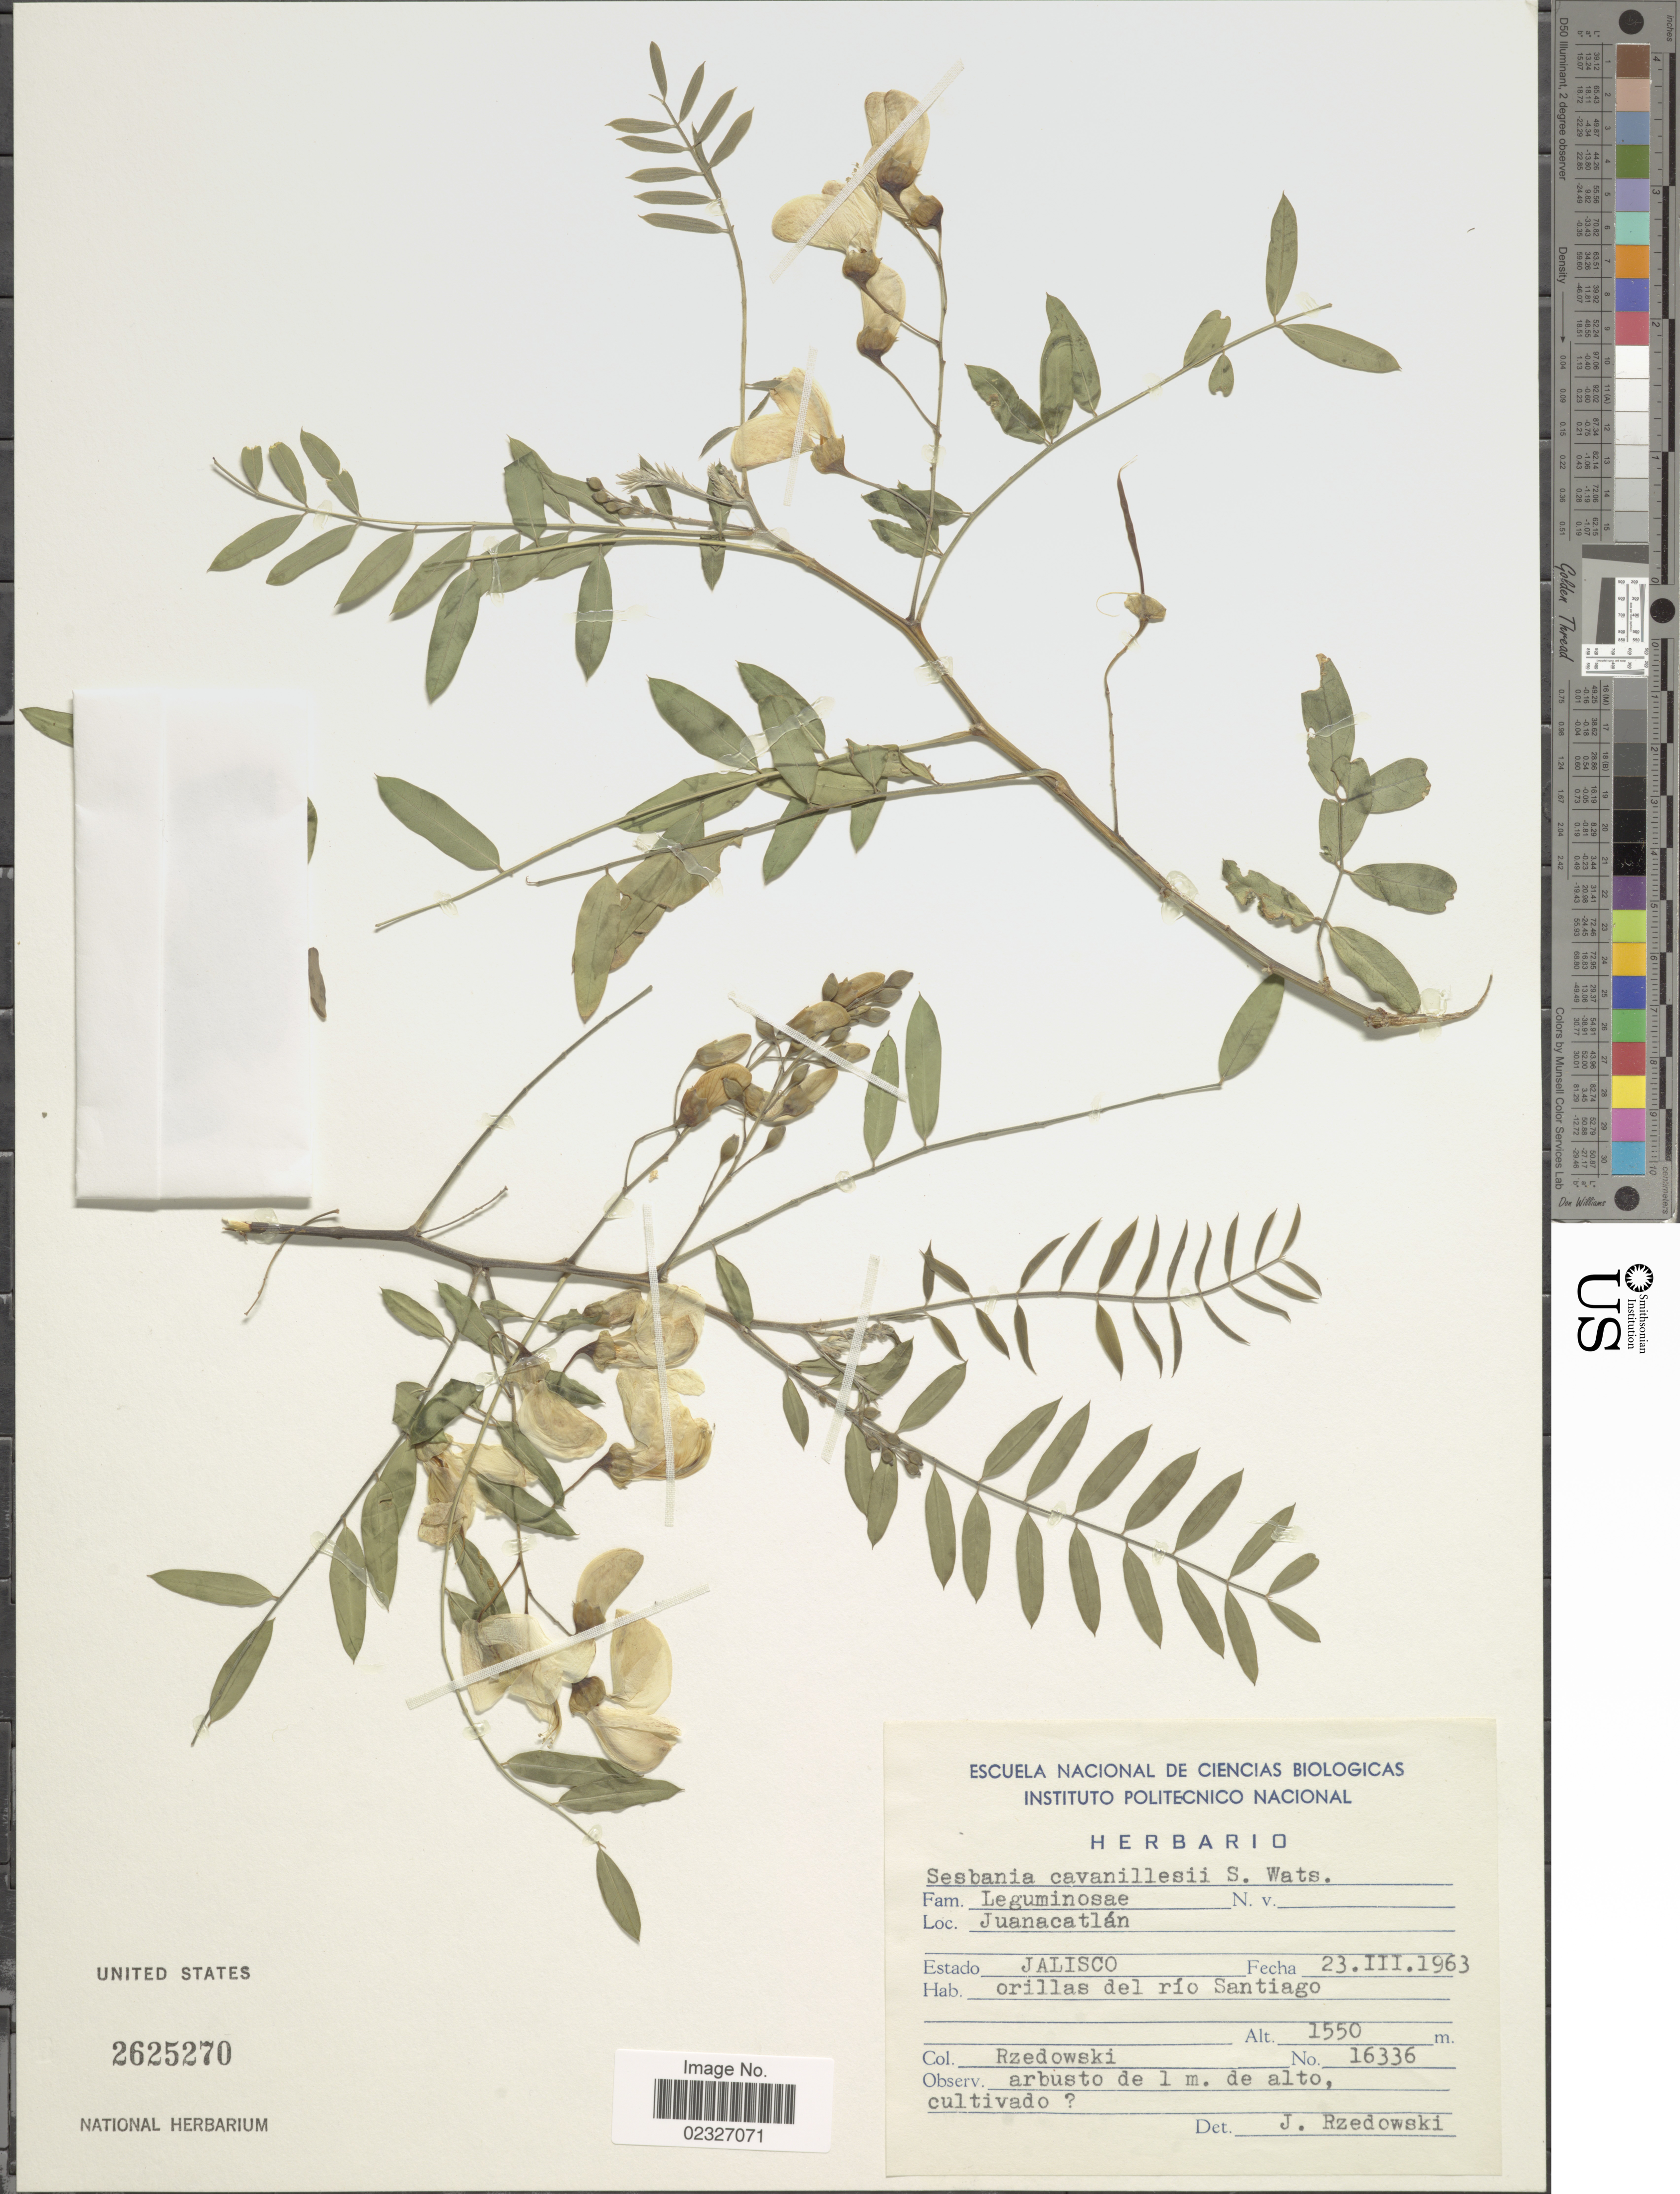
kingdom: Plantae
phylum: Tracheophyta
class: Magnoliopsida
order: Fabales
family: Fabaceae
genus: Sesbania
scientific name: Sesbania cavanillesii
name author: S. Watson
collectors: Rzedowski, --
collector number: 16336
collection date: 1963-03-23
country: Mexico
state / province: Jalisco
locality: Orillas del río Santiago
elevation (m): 1550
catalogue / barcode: US 2625270